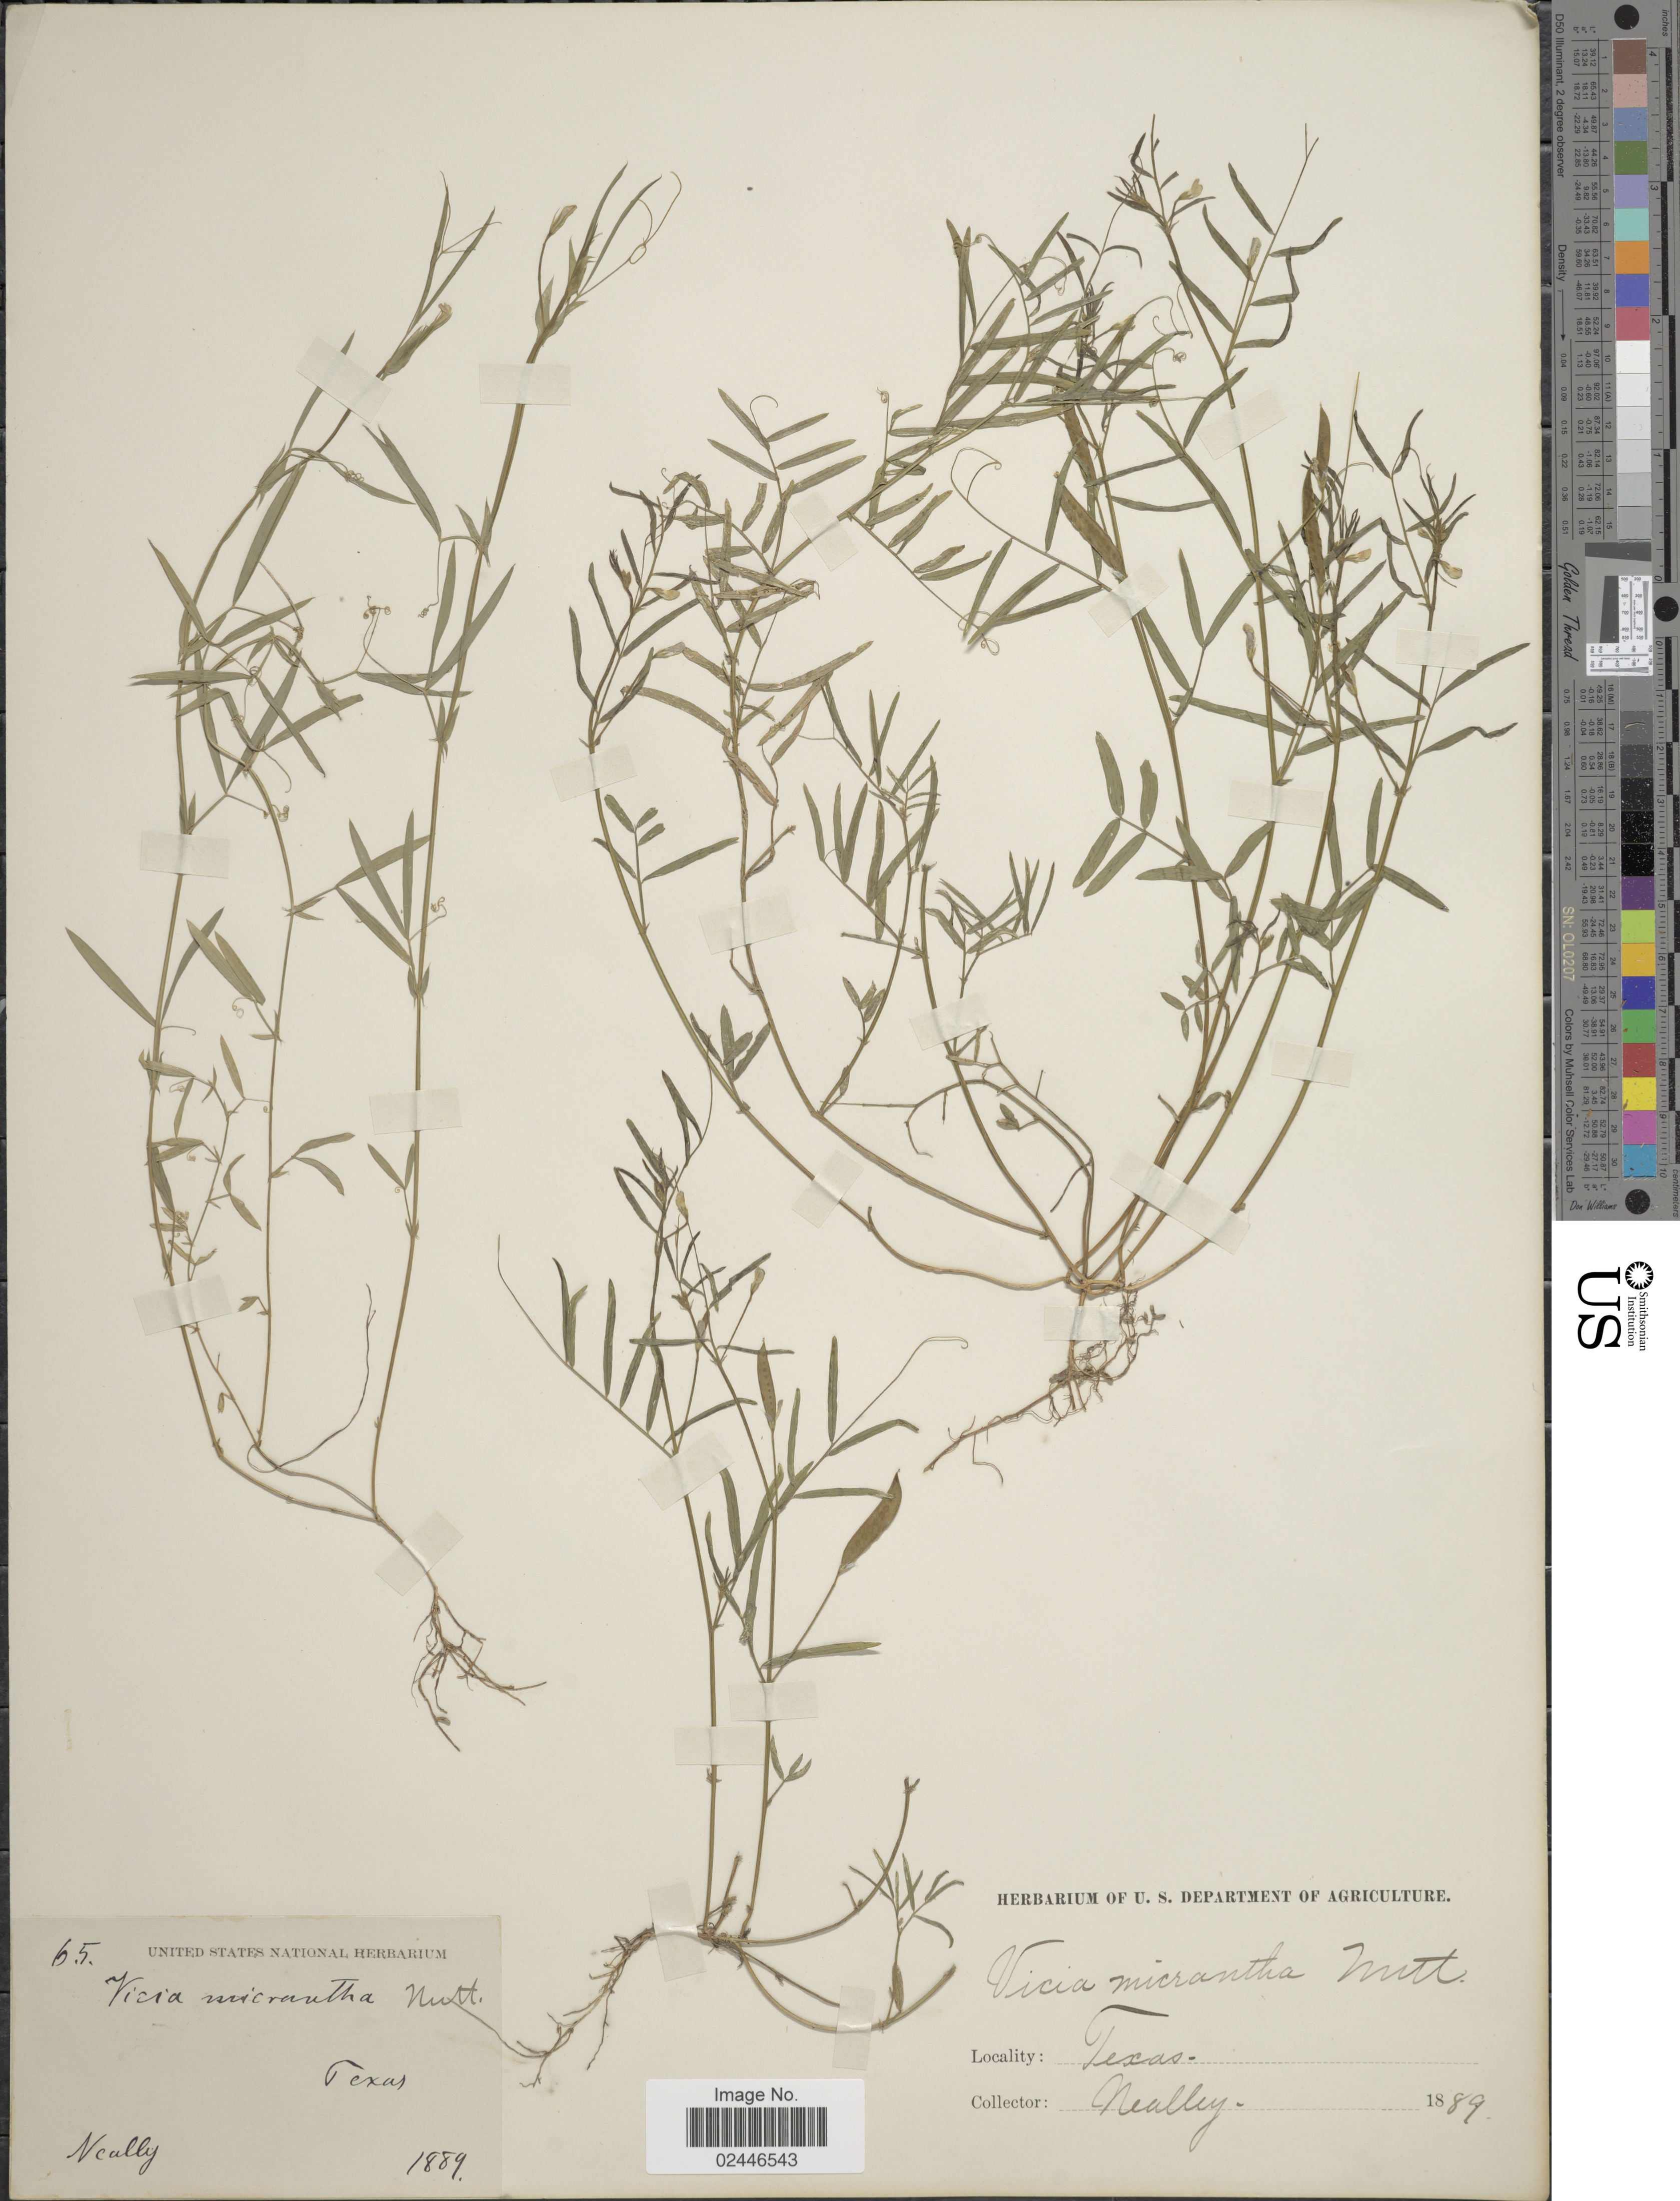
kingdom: Plantae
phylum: Tracheophyta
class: Magnoliopsida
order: Fabales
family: Fabaceae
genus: Vicia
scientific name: Vicia minutiflora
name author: D. Dietr.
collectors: G. C. Nealley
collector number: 65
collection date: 1889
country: United States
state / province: Texas